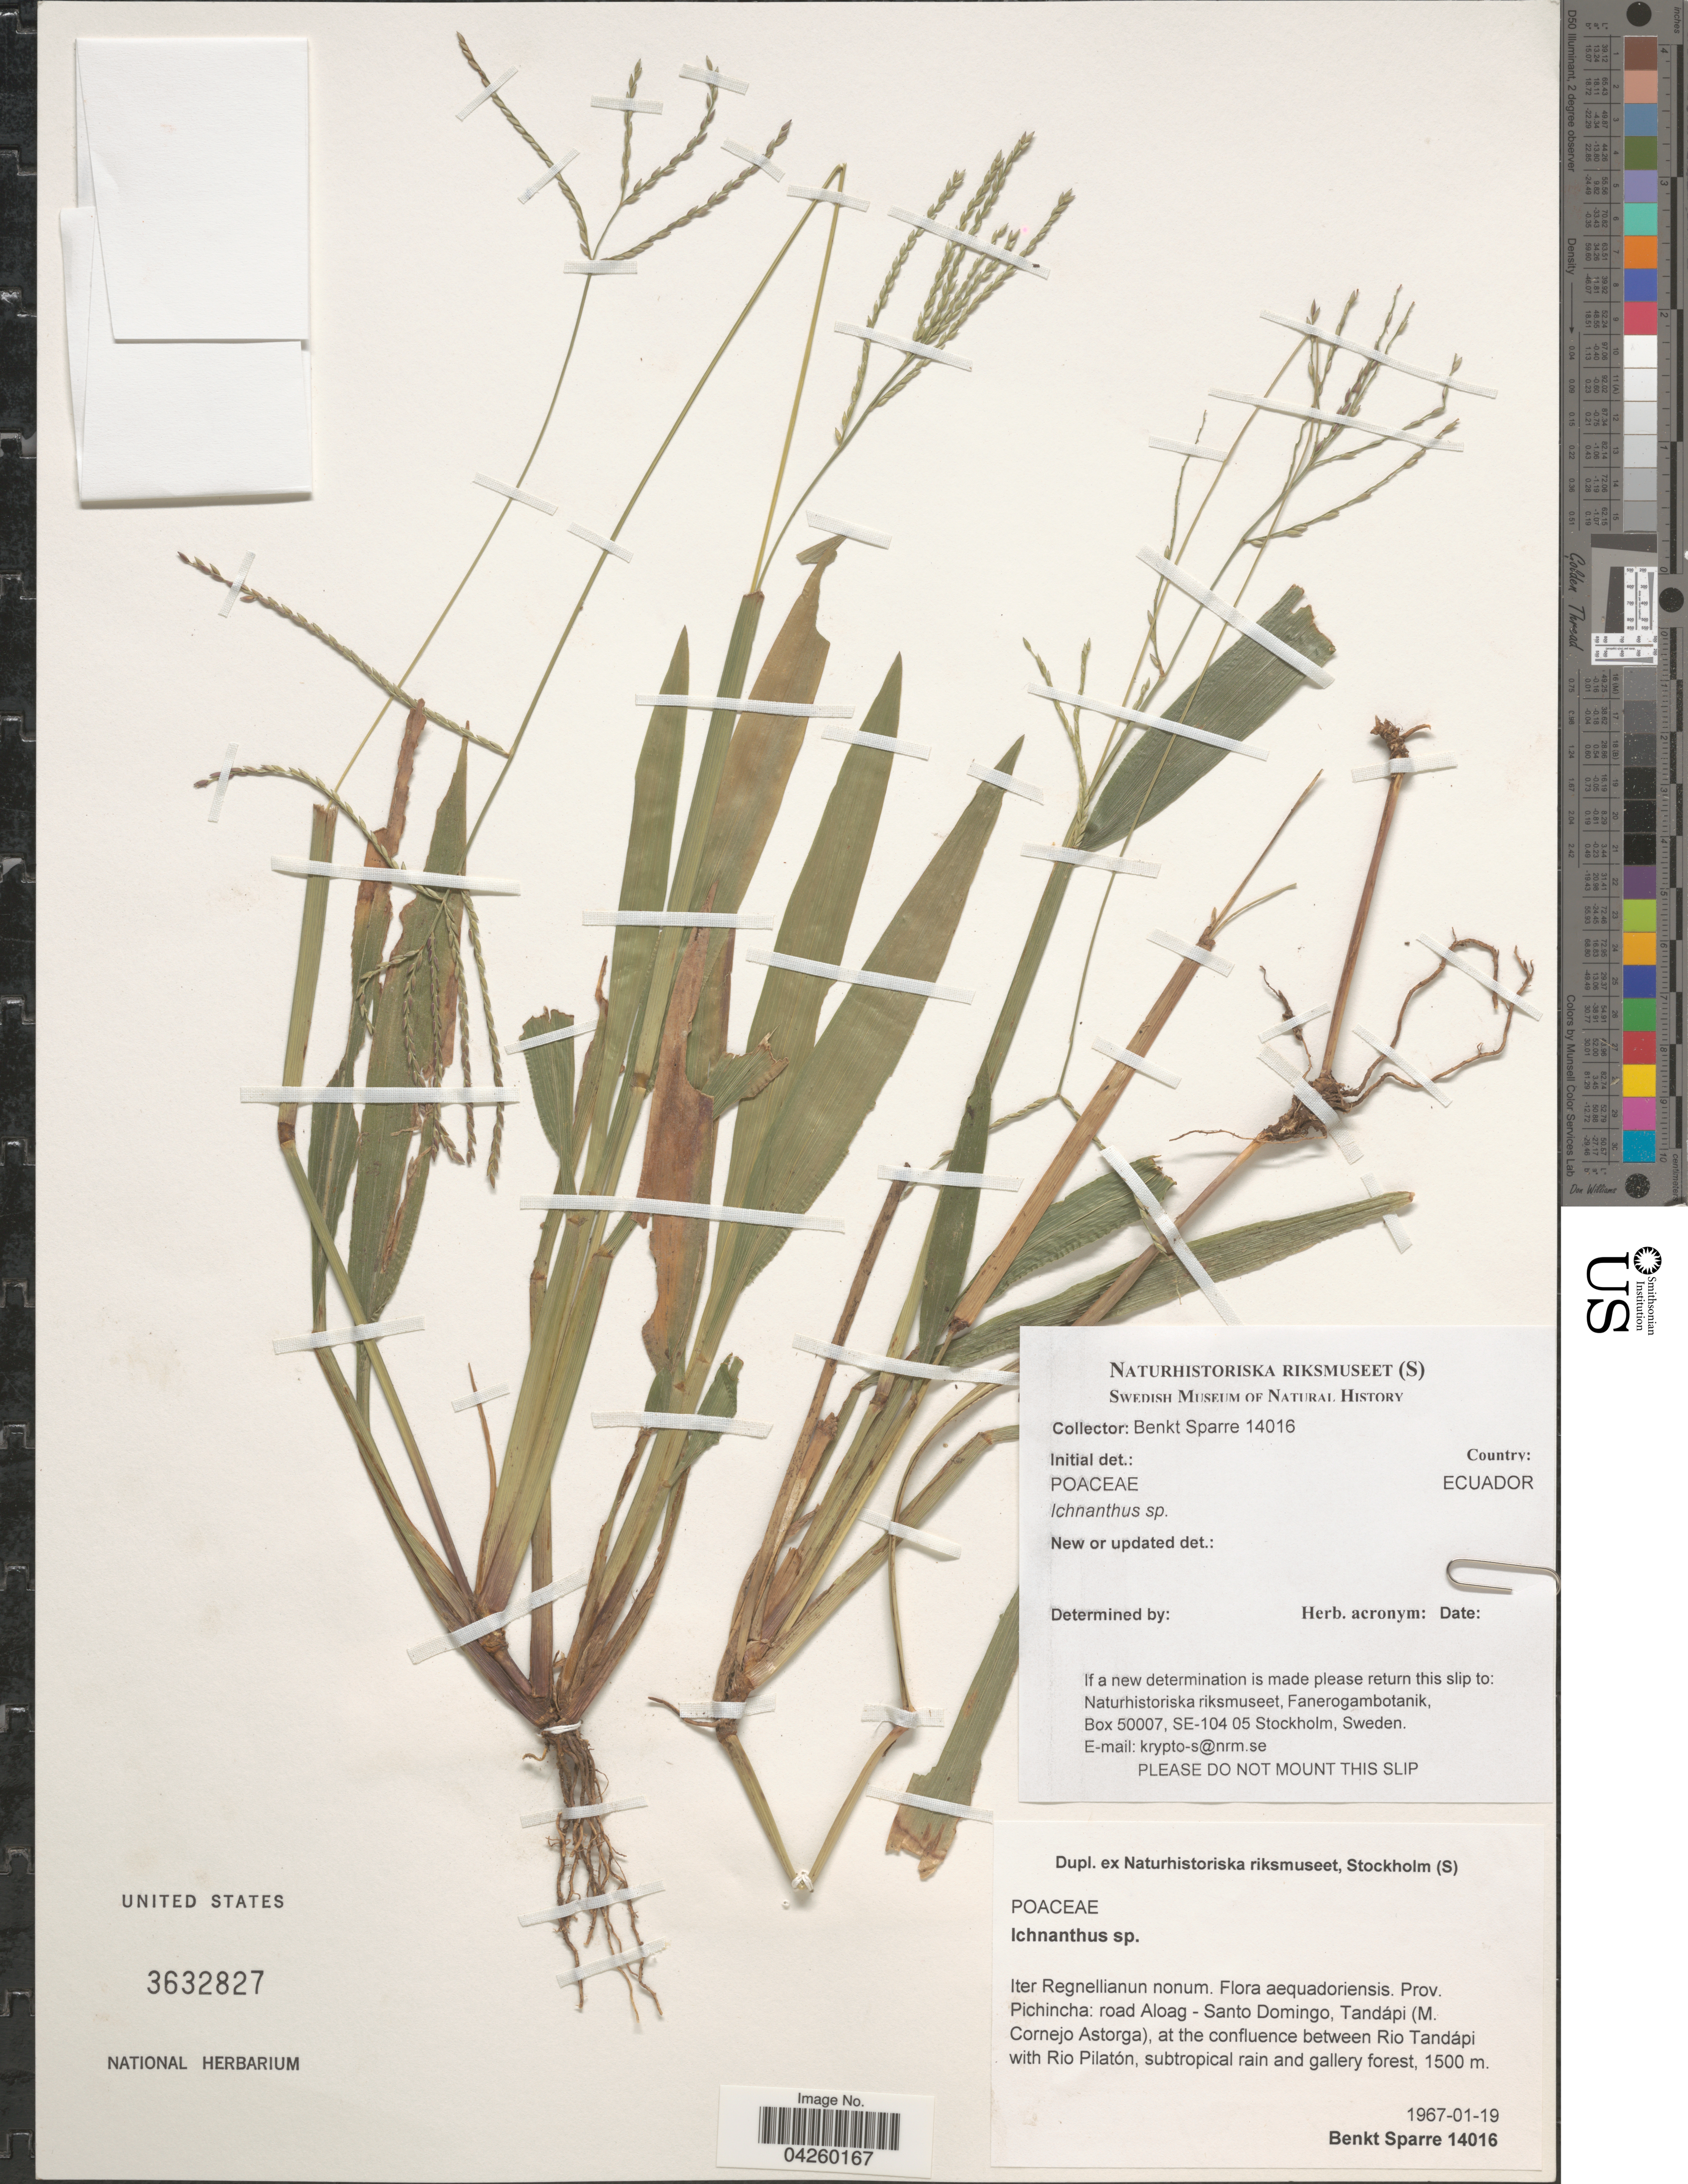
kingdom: Plantae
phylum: Tracheophyta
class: Liliopsida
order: Poales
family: Poaceae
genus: Ichnanthus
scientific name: Ichnanthus sp.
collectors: B. Sparre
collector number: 14016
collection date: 1967-01-19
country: Ecuador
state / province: Pichincha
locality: Iter Regnellianum nonum. Flora aequadoriensis. Road Aloag- Santo Domingo, Tandápi (M. Cornejo Astorga), at the confluence between Rio Tandápi with Rio Pilotó, subtropical rain and gallery forest.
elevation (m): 1500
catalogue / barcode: US 3632827